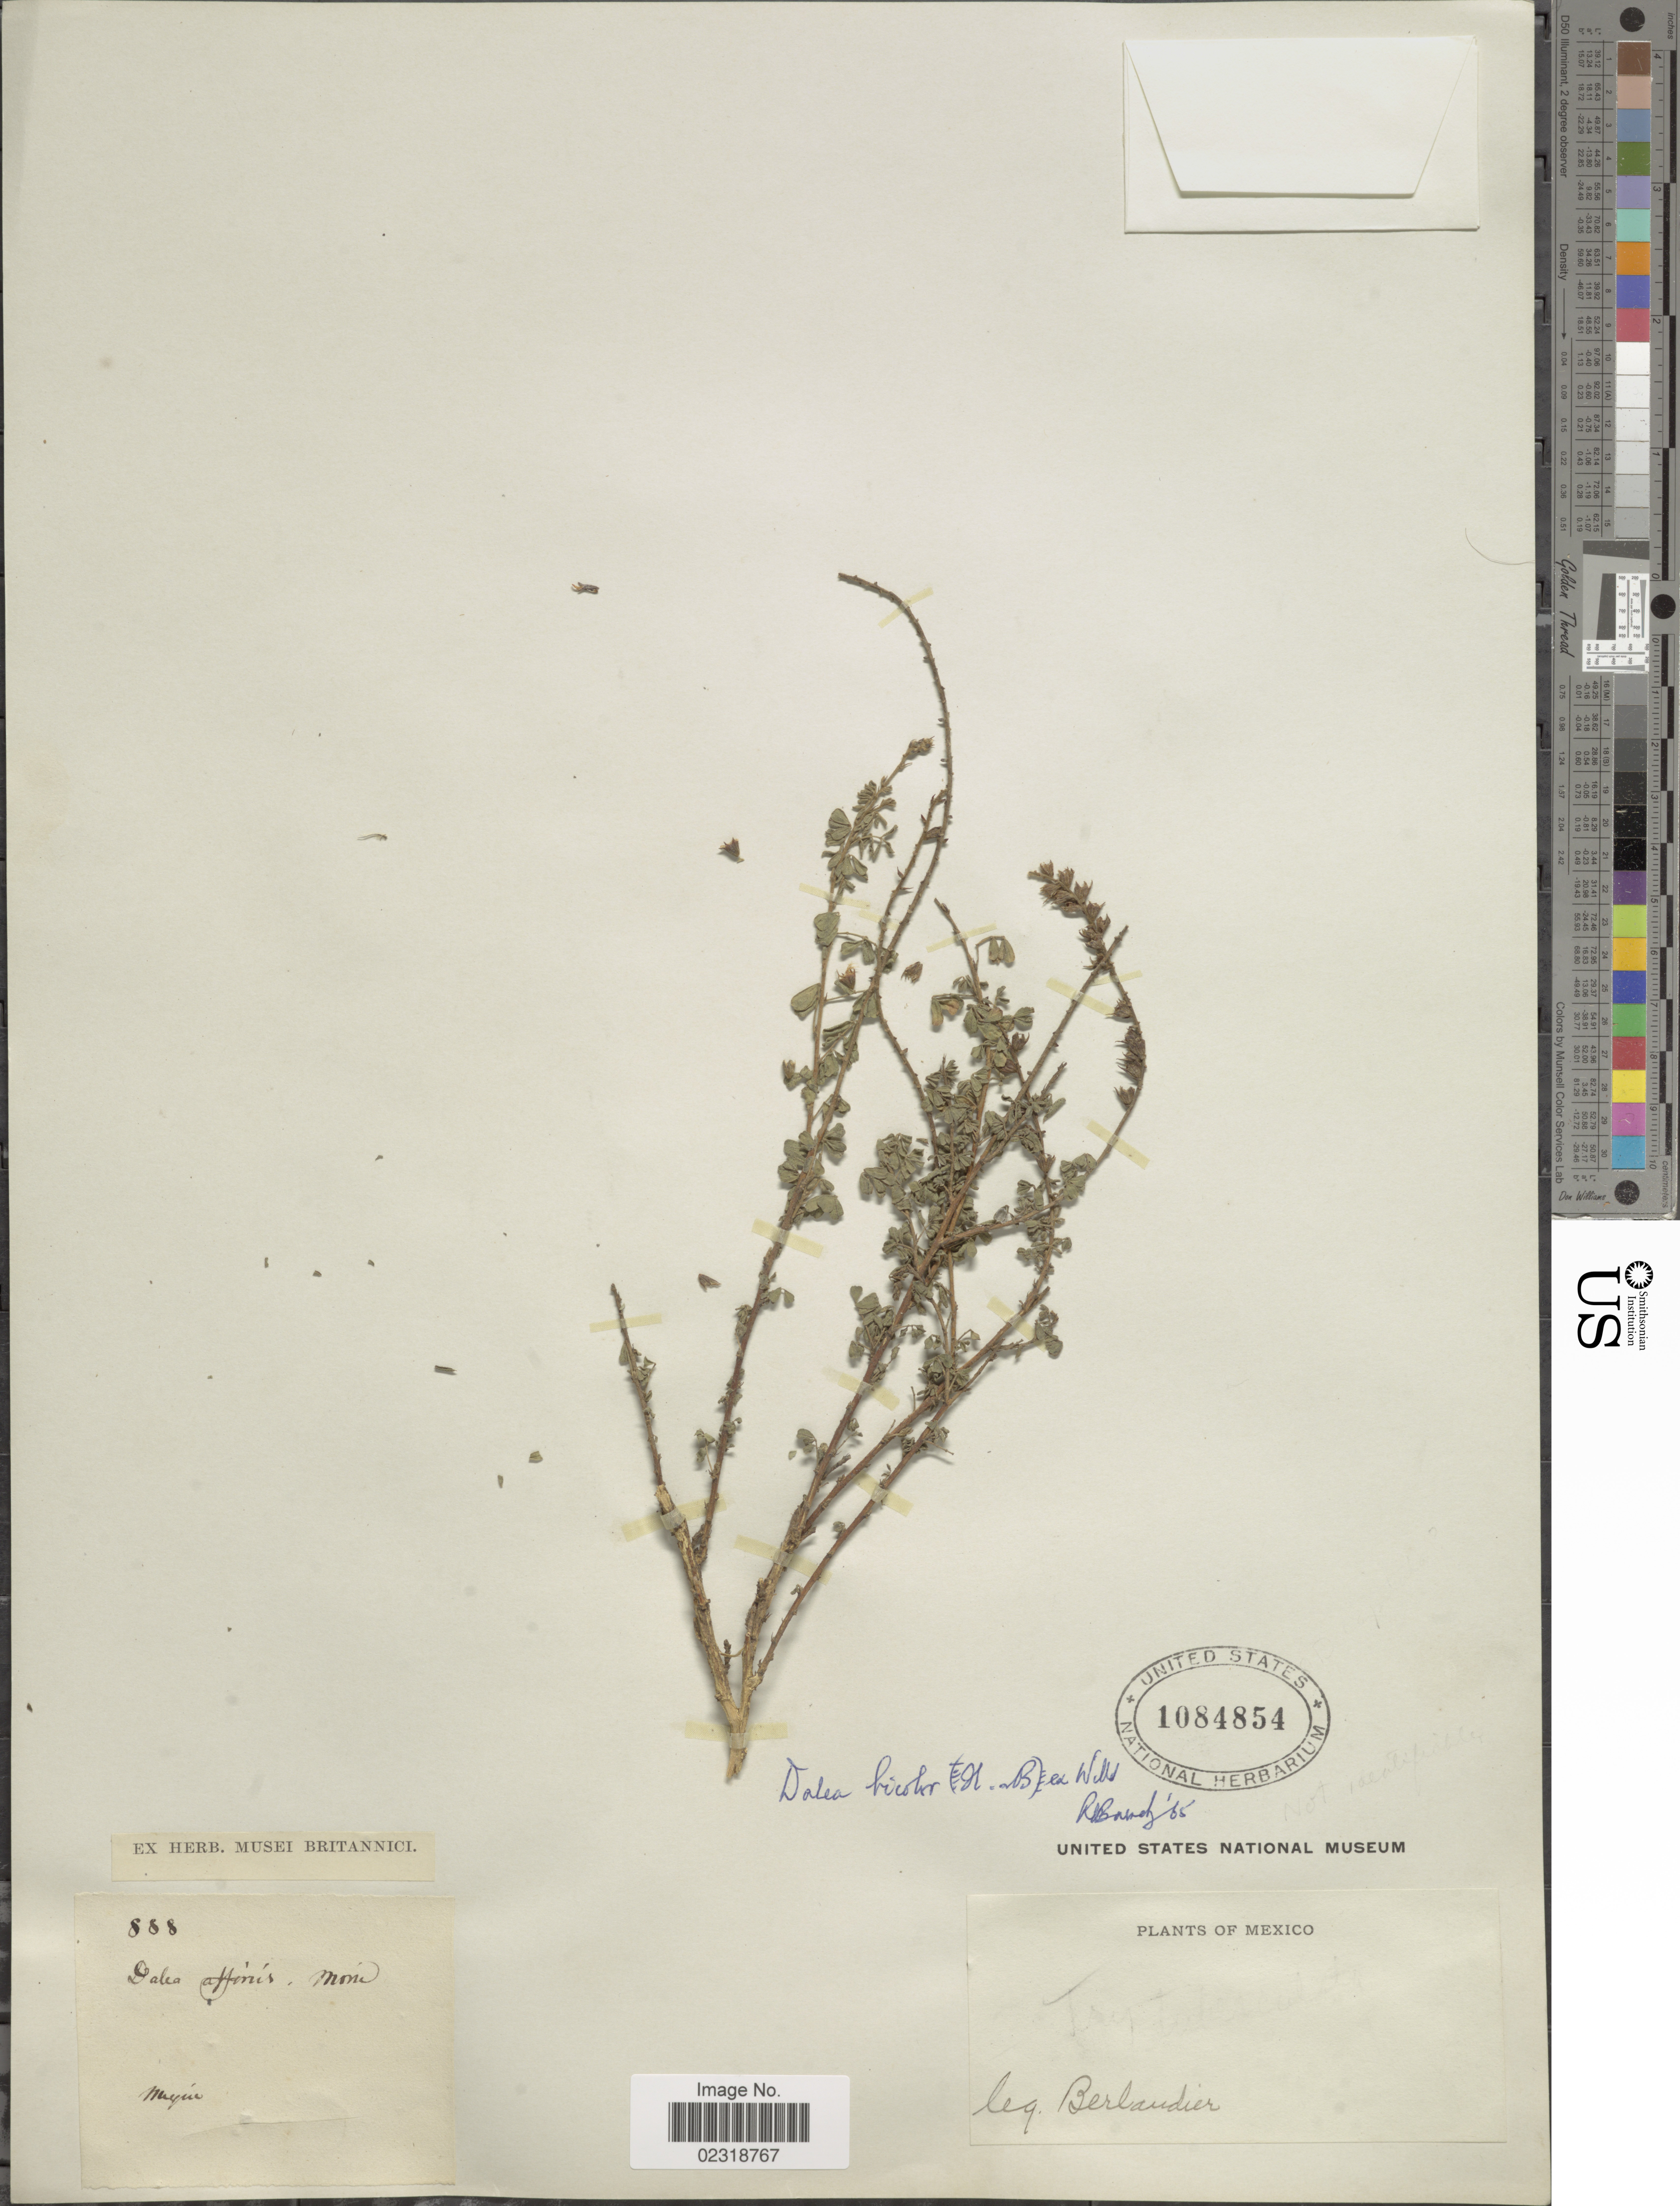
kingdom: Plantae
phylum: Tracheophyta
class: Magnoliopsida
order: Fabales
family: Fabaceae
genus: Dalea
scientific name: Dalea bicolor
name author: Humb. & Bonpl. ex Willd.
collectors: J. L. Berlandier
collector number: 888*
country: Mexico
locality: Myuir [interpreted]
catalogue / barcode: US 1084854